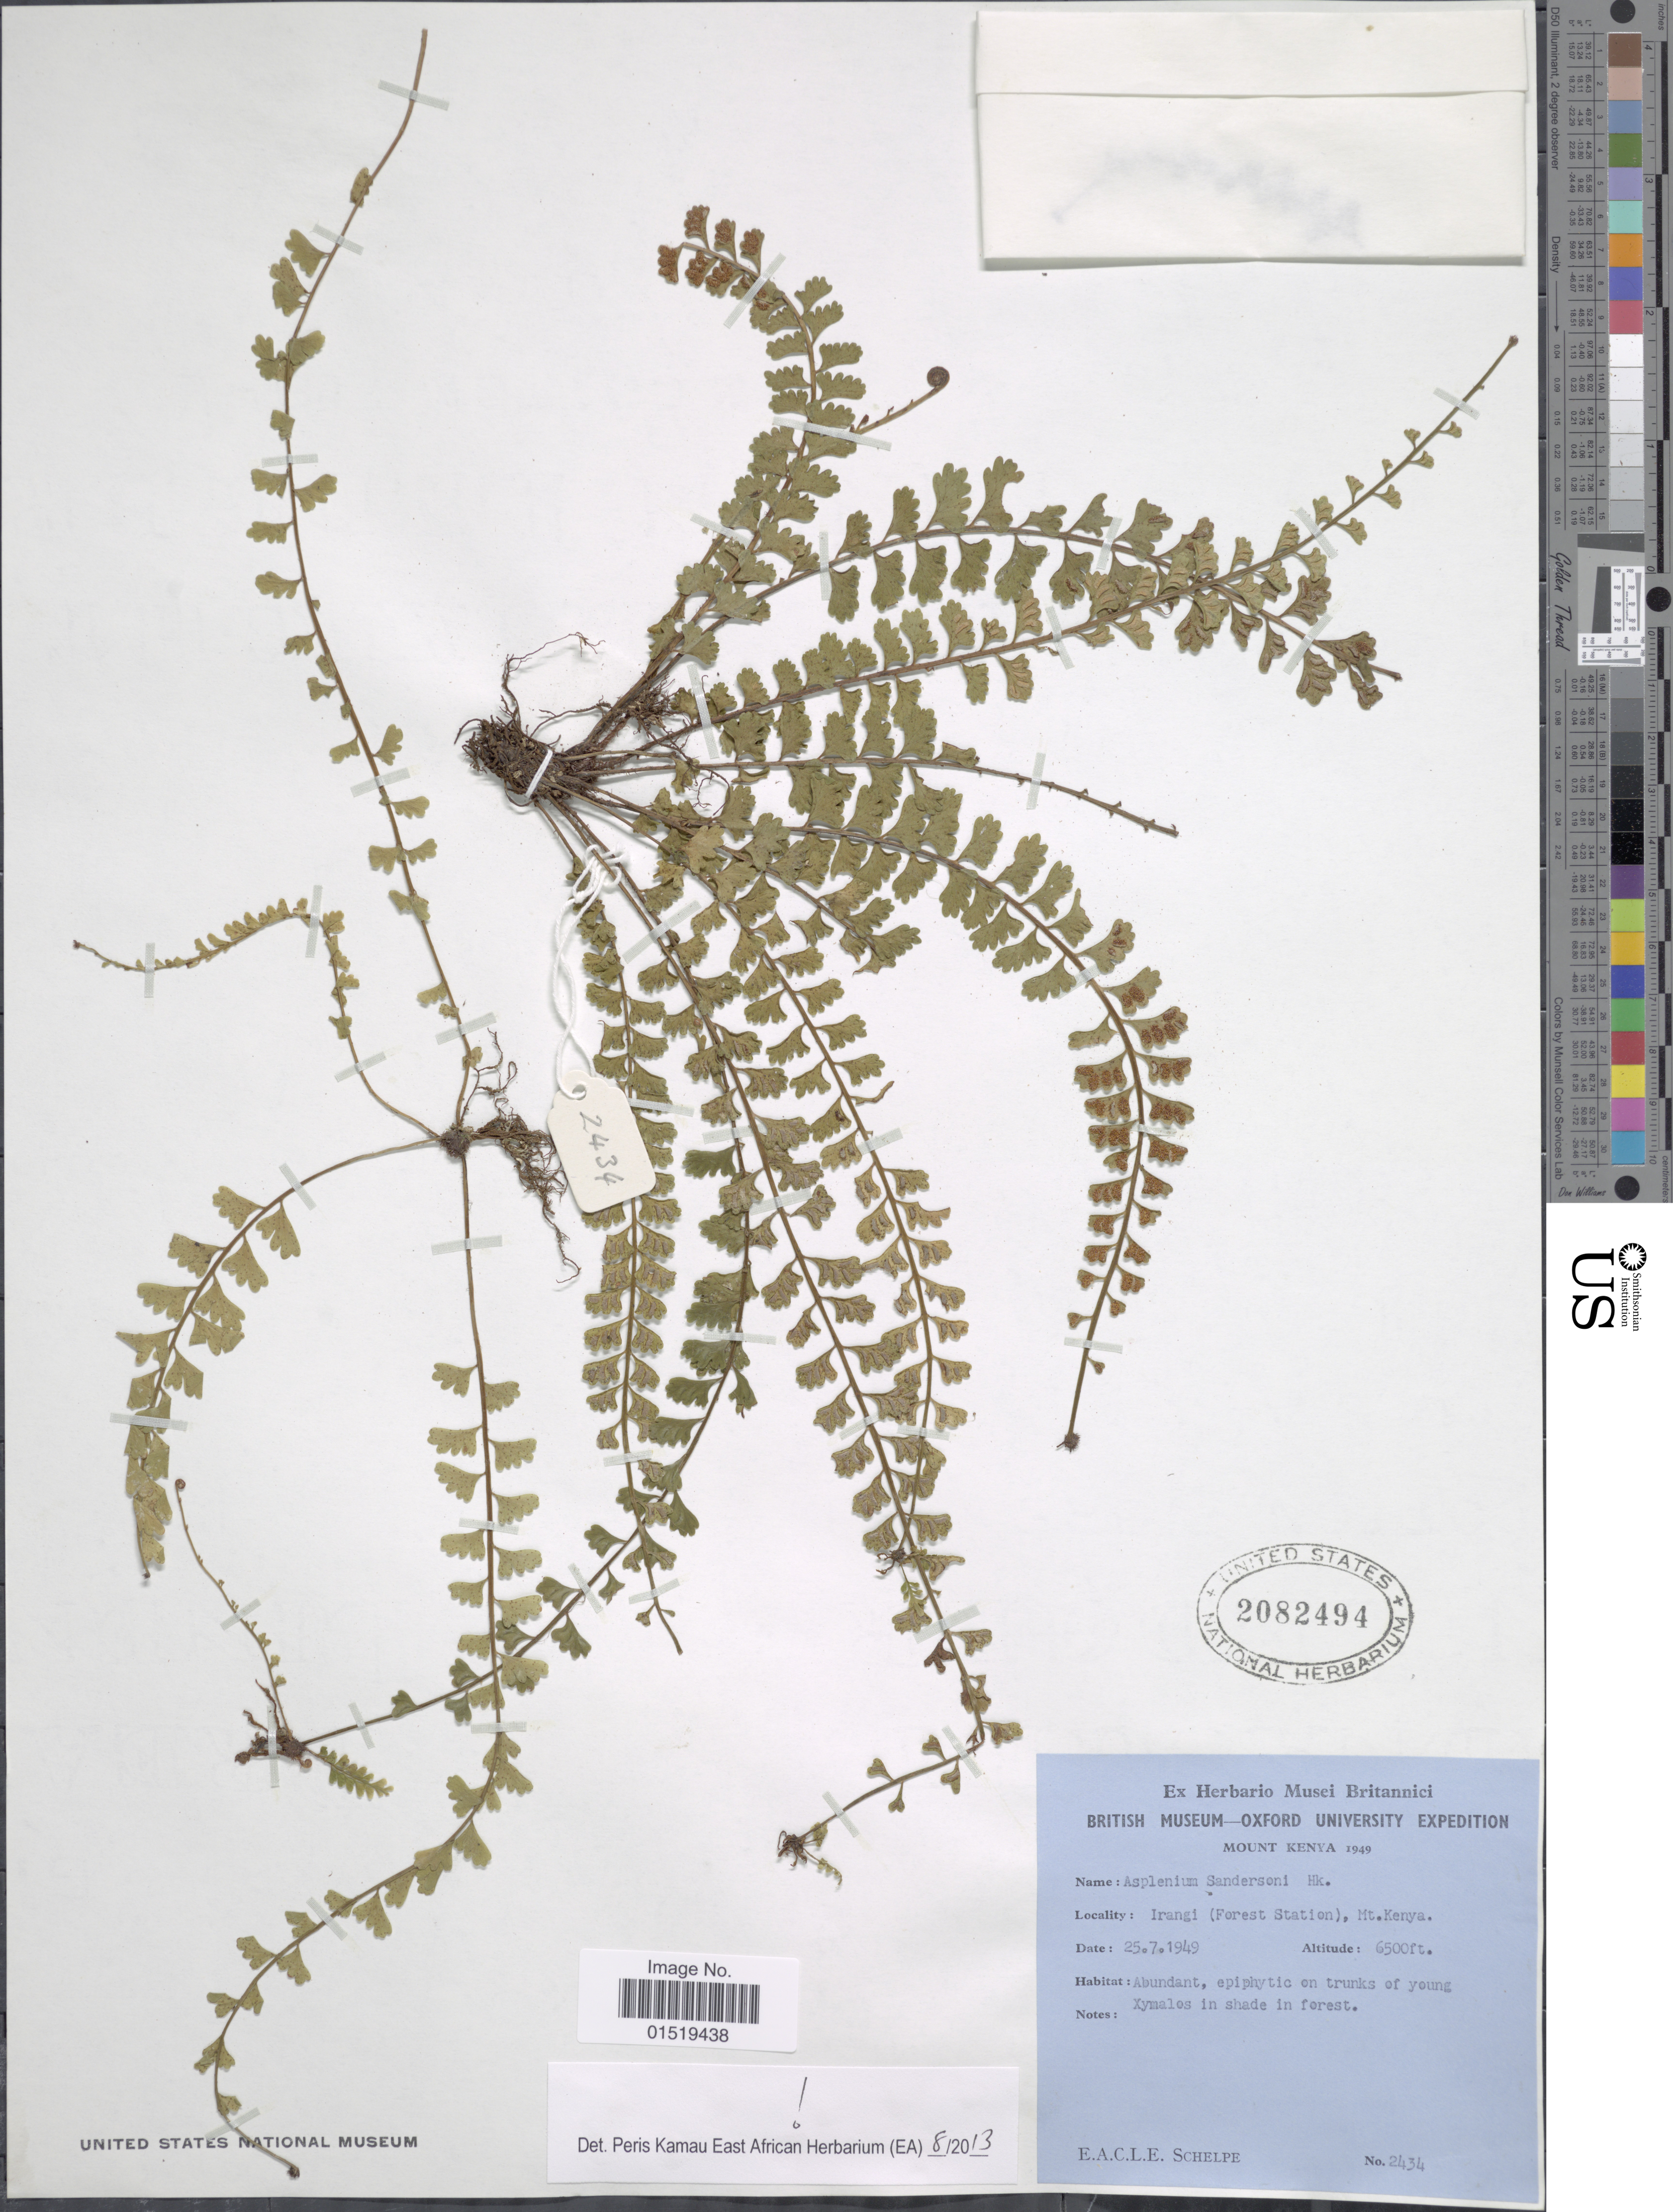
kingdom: Plantae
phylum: Tracheophyta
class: Polypodiopsida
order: Polypodiales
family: Aspleniaceae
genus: Asplenium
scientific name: Asplenium sandersonii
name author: Hook.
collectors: E. A. C. L. E. Schelpe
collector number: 2434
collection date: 1949-07-25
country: Kenya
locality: Irangi (Forest Station), Mt. Kenya.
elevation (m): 1981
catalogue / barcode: US 2082494